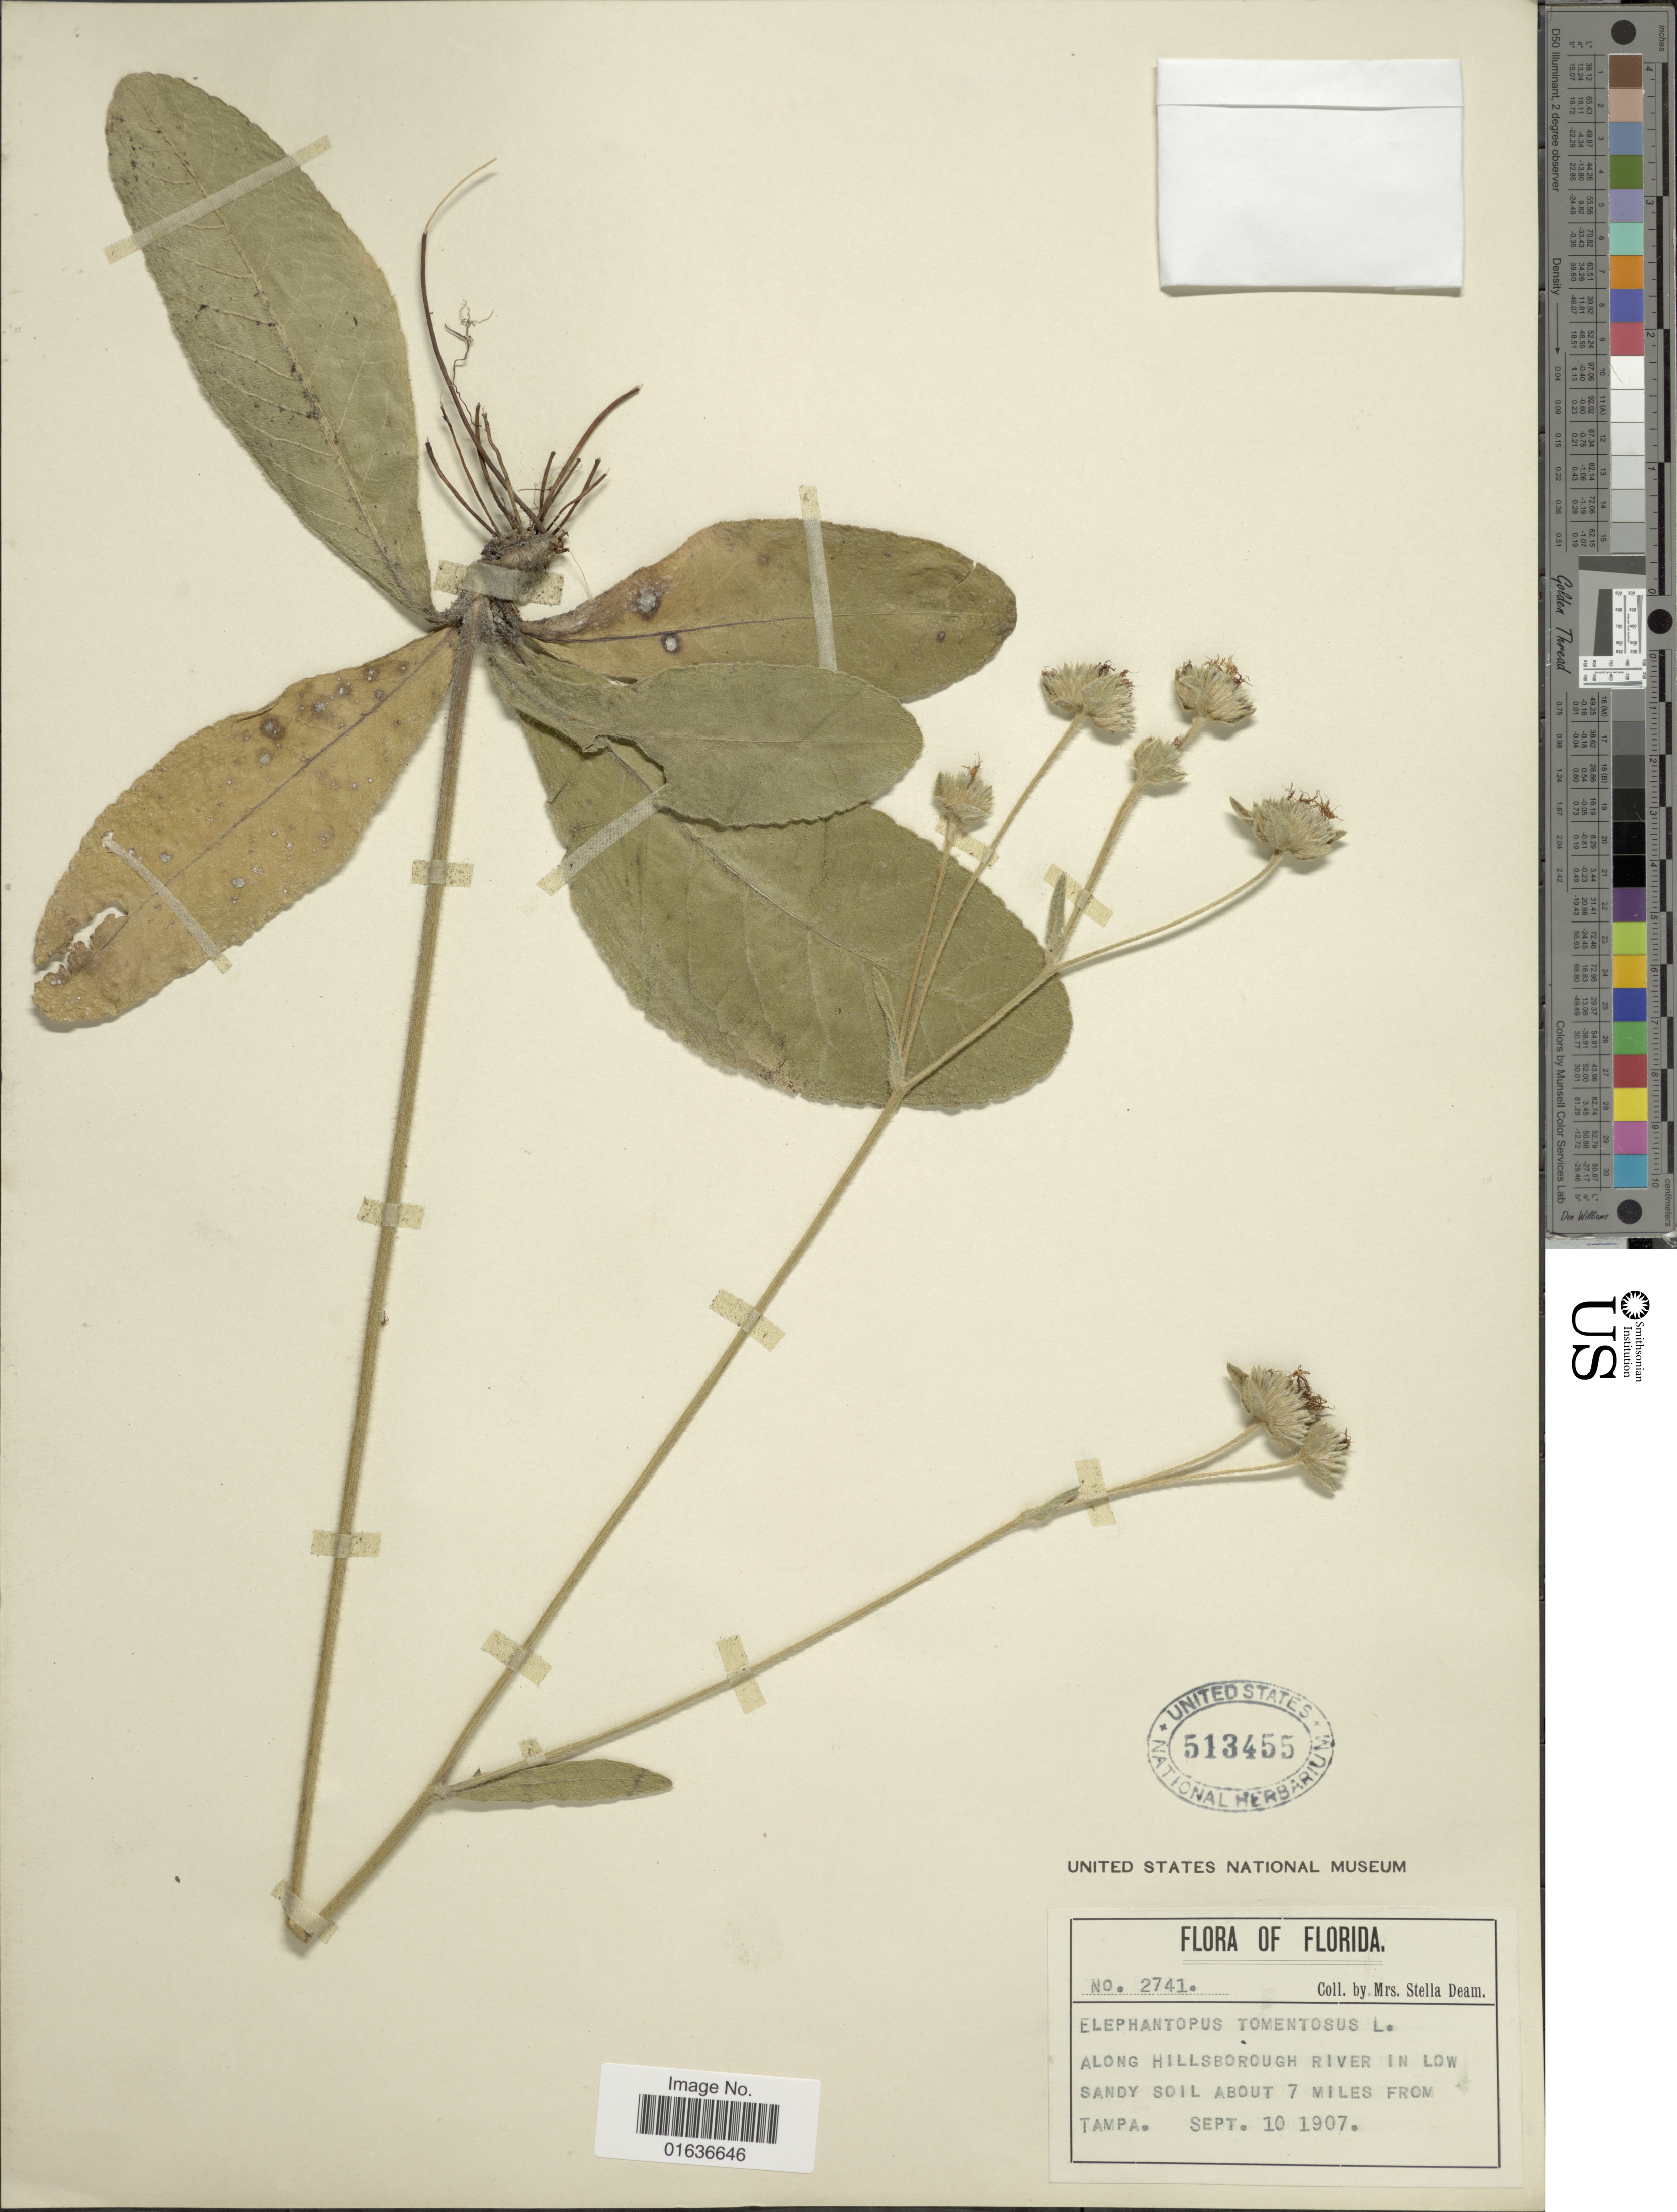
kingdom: Plantae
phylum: Tracheophyta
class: Magnoliopsida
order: Asterales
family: Asteraceae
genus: Elephantopus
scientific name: Elephantopus elatus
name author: Bertol.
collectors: S. A. Deam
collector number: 2741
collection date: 1907-09-10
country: United States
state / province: Florida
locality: Along Hillsborough river in Low Sandy Soil about 7 miles from Tampa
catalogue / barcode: US 513455